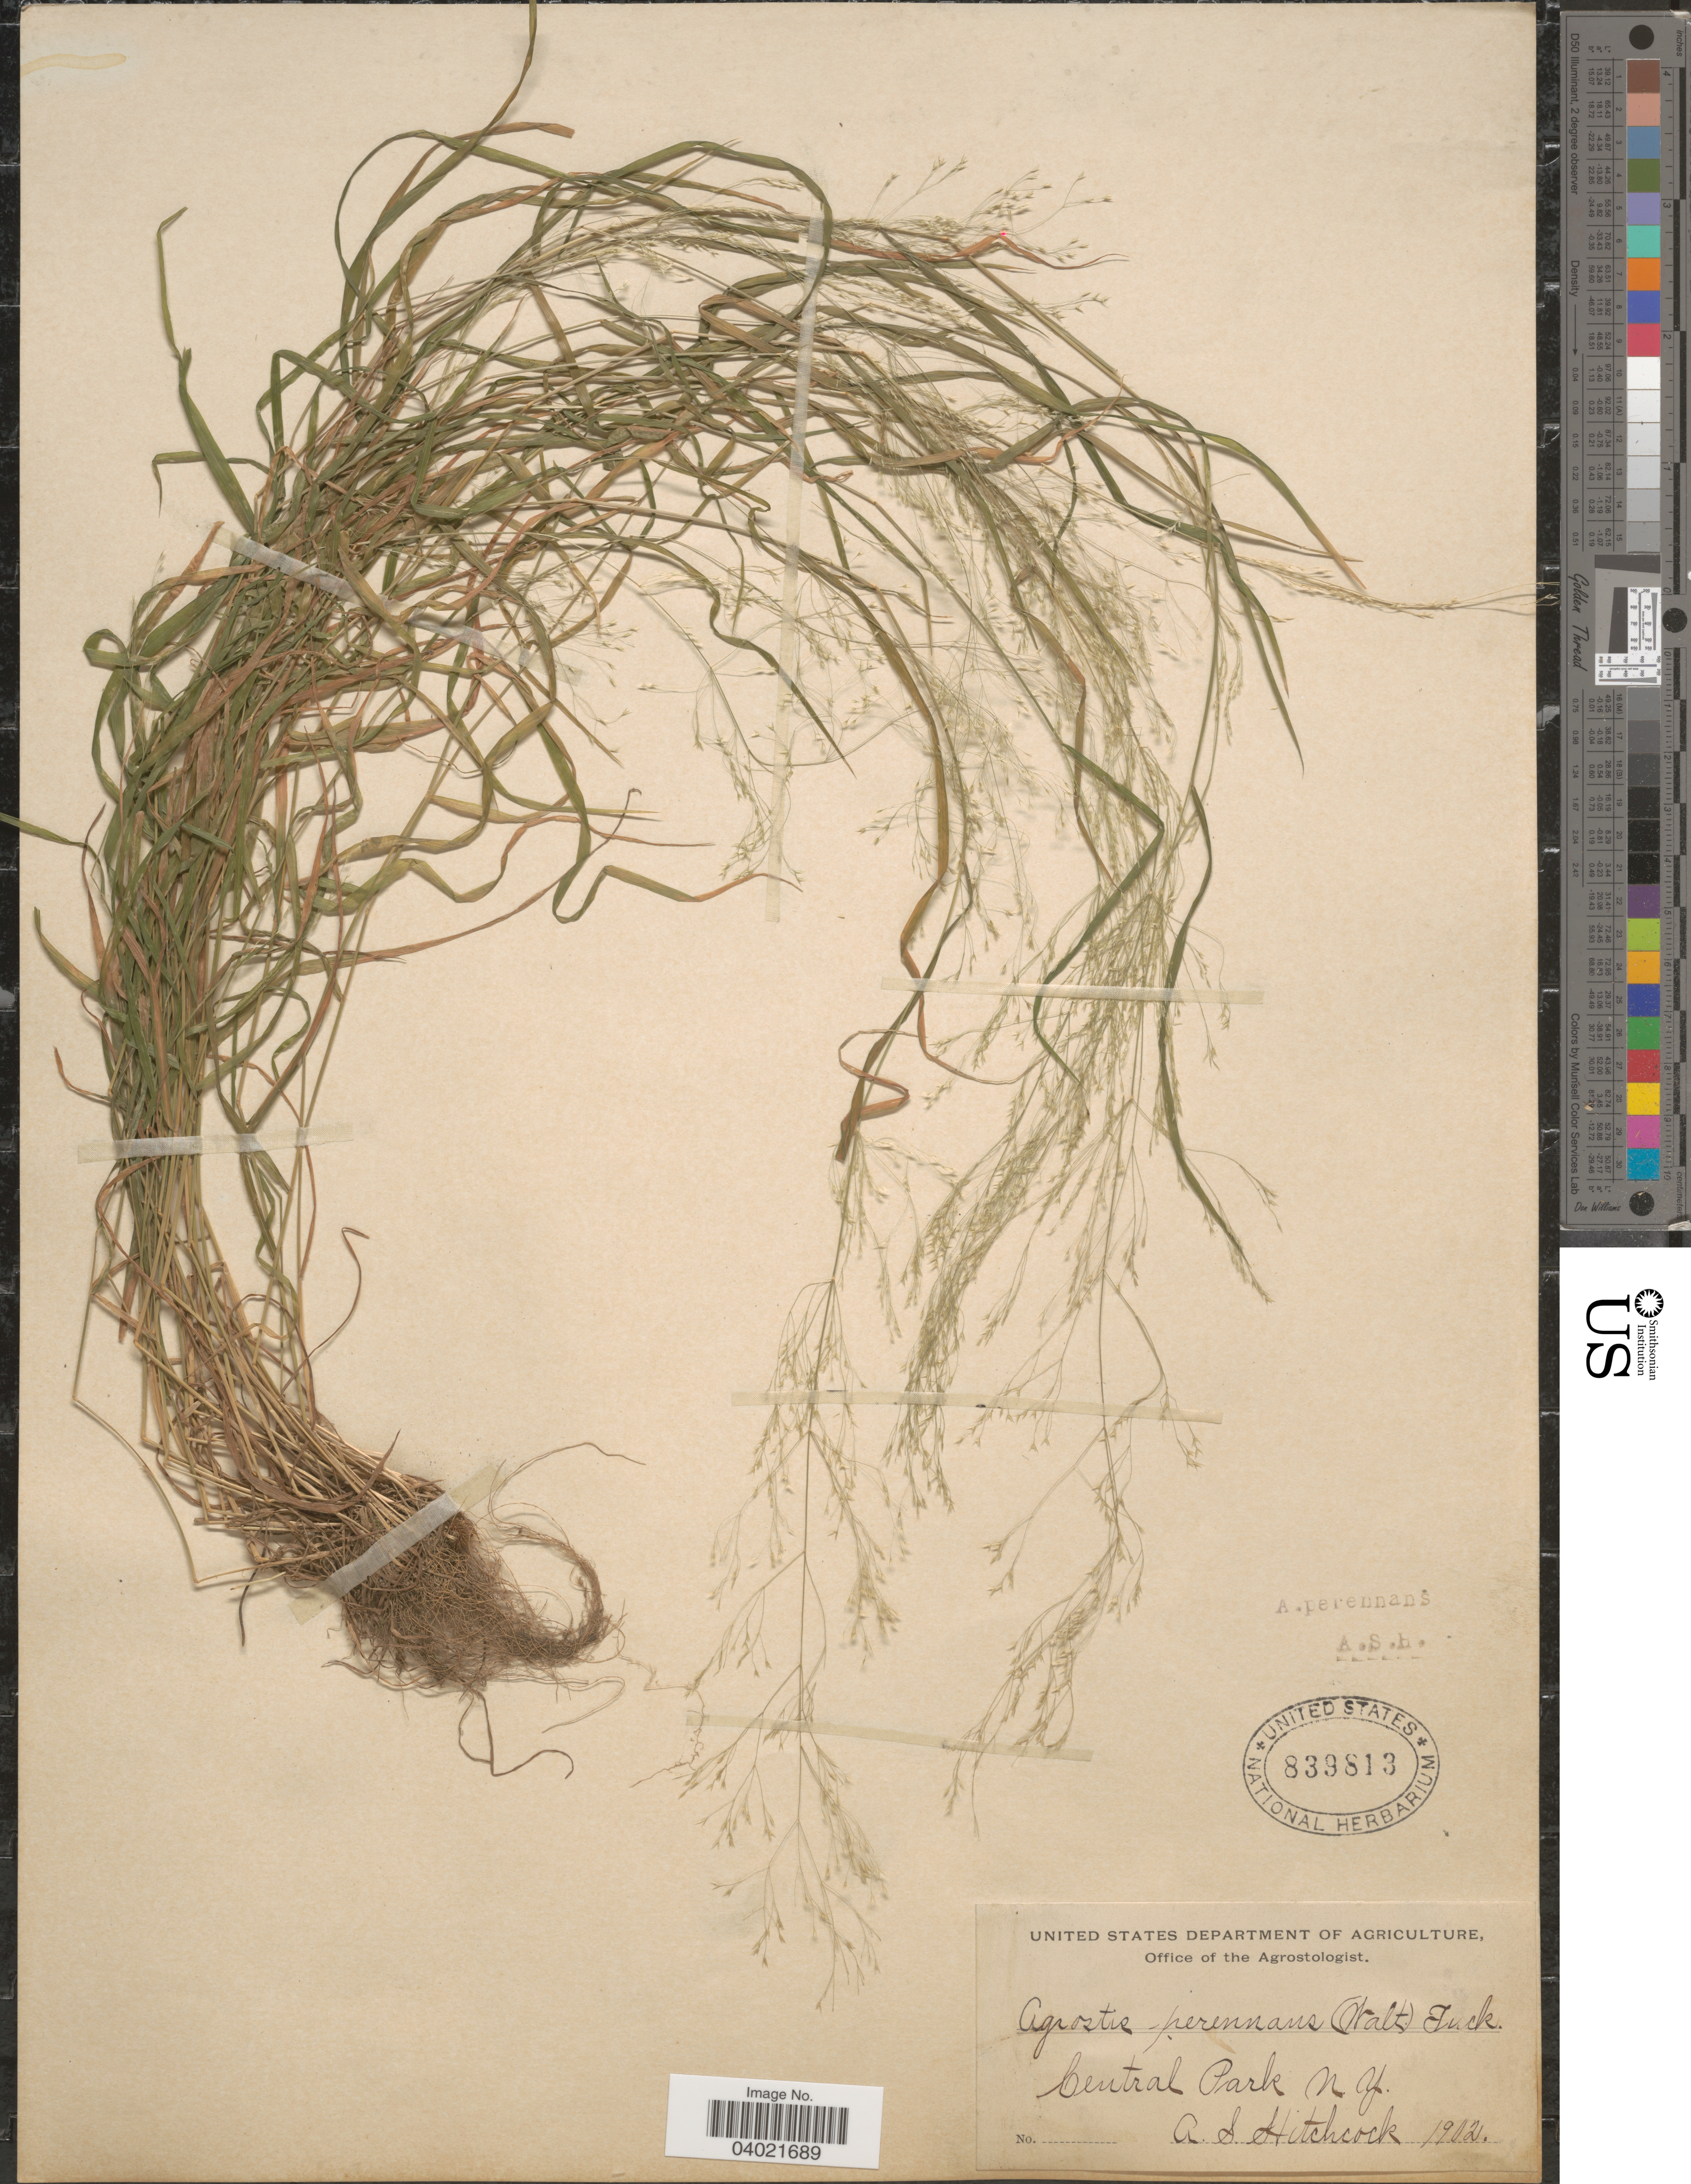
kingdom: Plantae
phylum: Tracheophyta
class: Liliopsida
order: Poales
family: Poaceae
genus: Agrostis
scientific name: Agrostis perennans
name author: (Walter) Tuck.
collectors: A. S. Hitchcock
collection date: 1902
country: United States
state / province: New York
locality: Central Park.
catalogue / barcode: US 839813